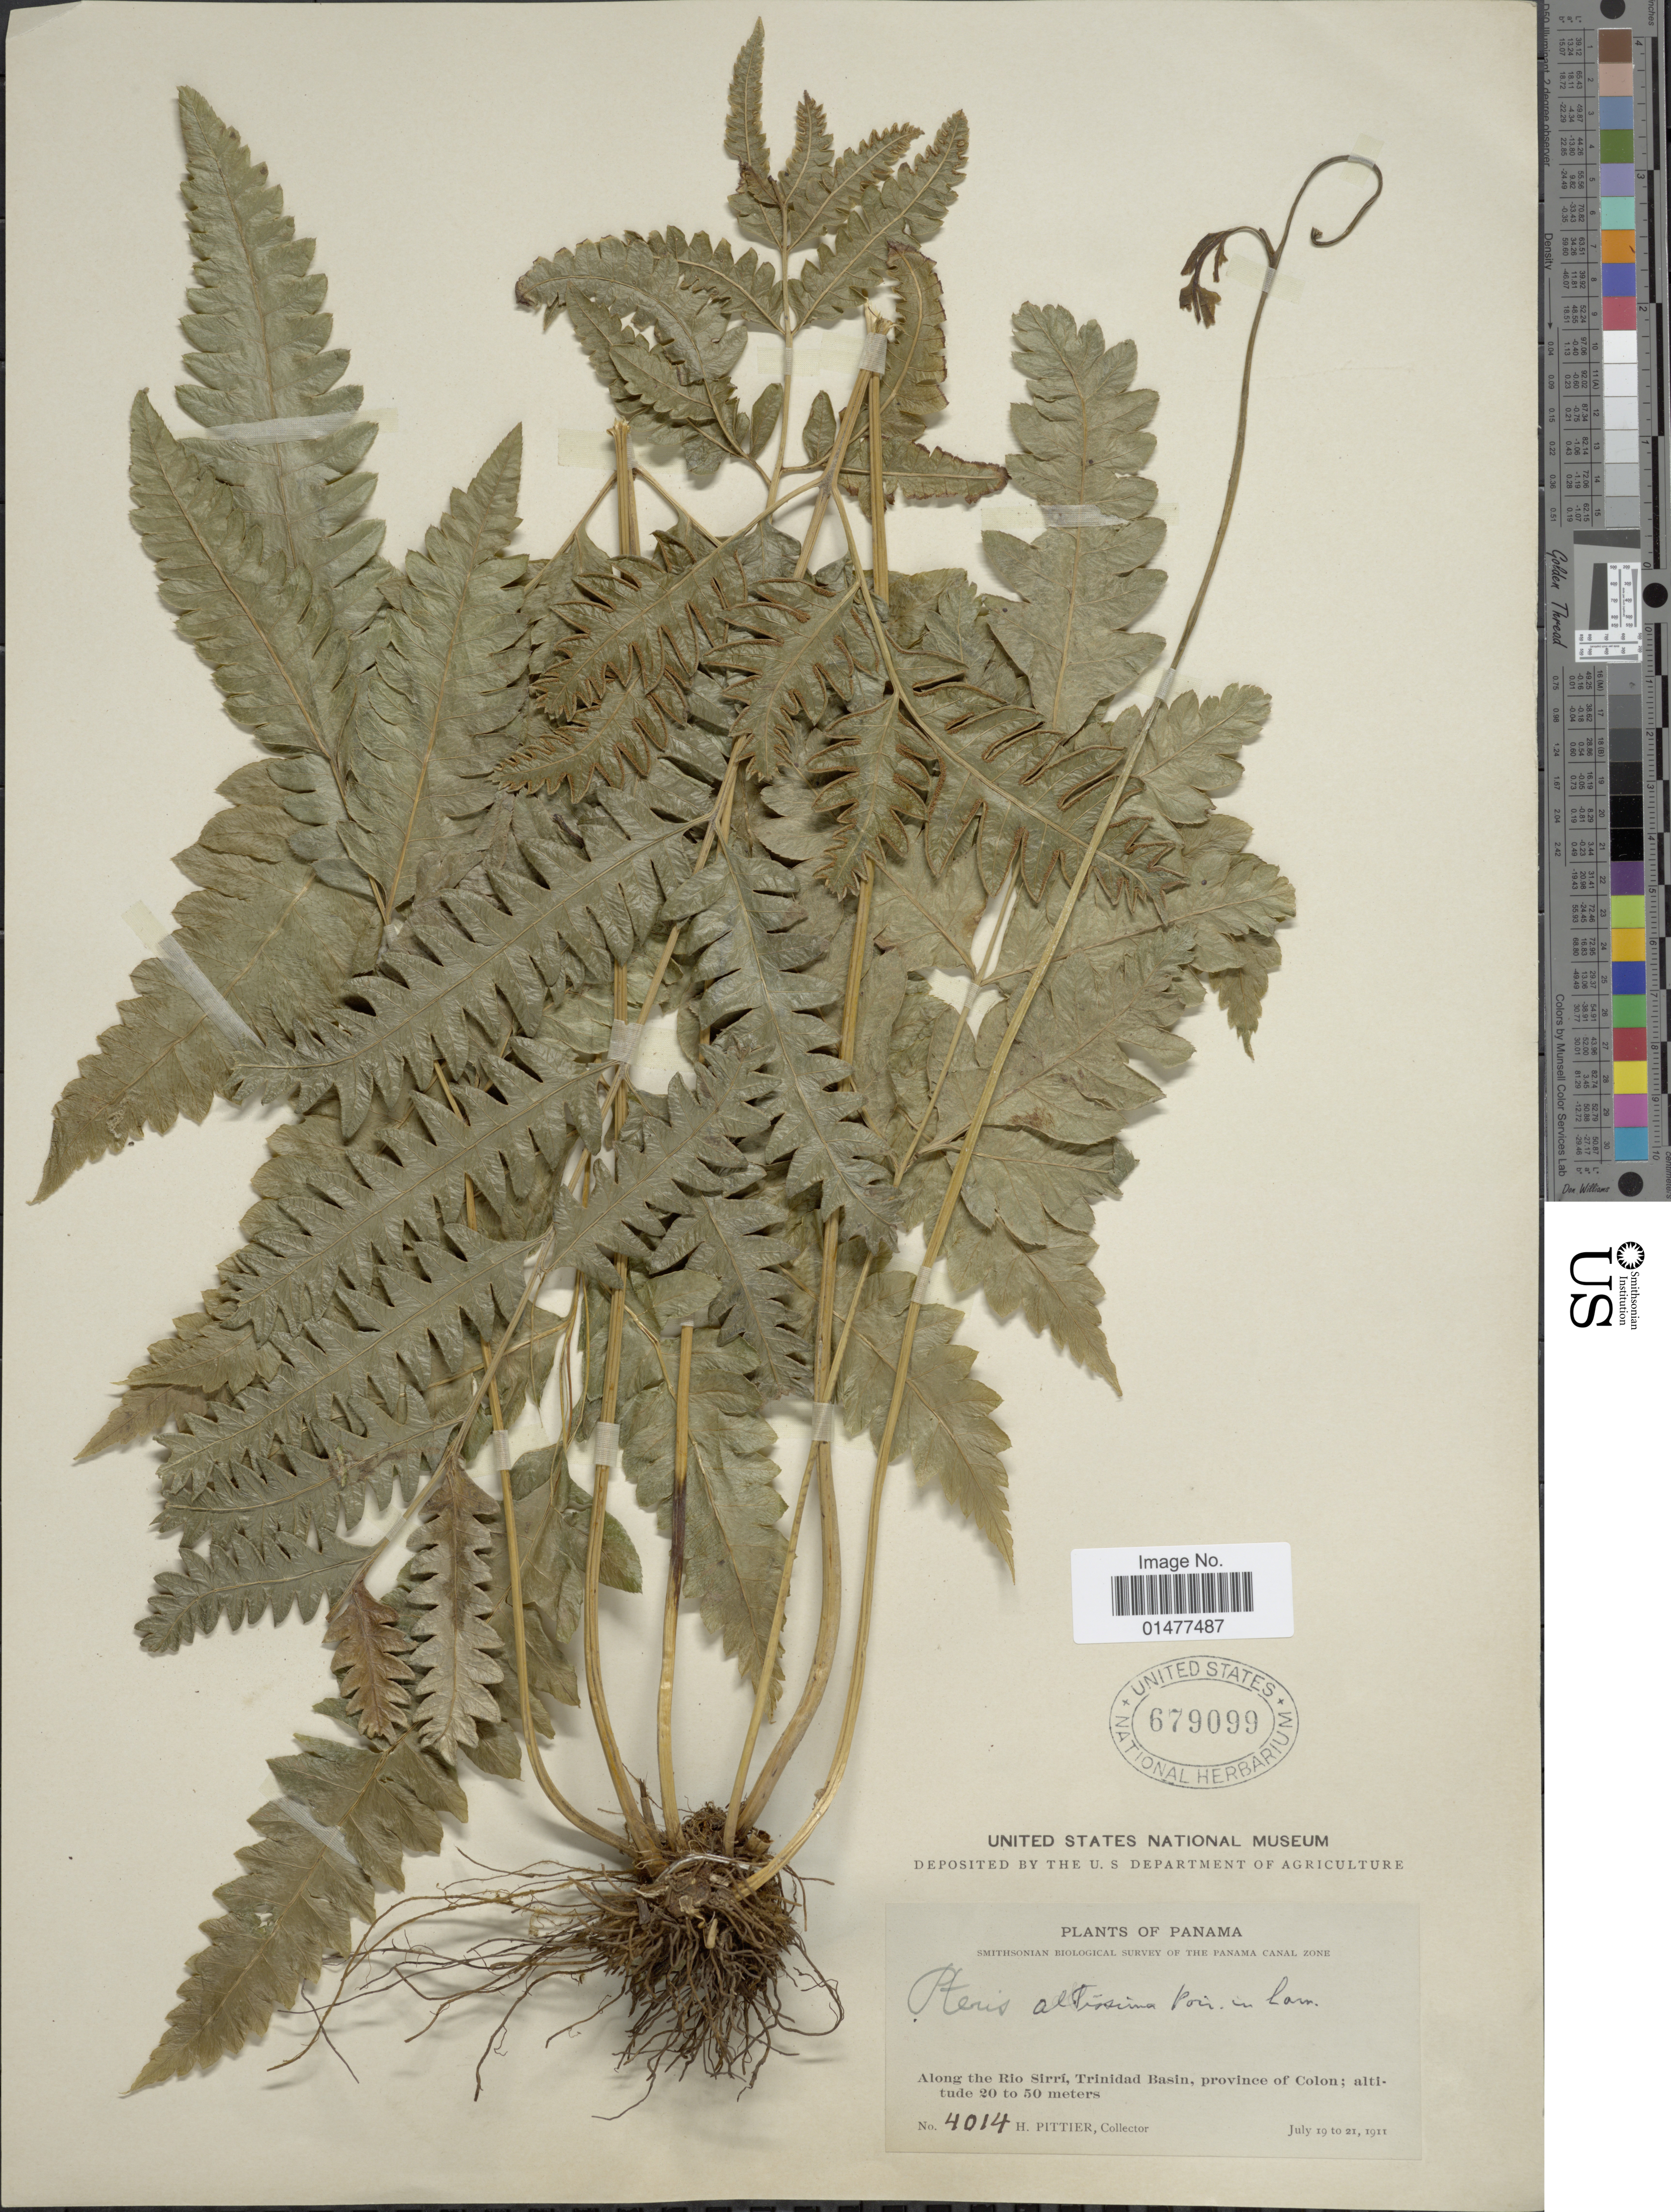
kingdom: Plantae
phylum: Tracheophyta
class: Polypodiopsida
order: Polypodiales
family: Pteridaceae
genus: Pteris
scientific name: Pteris altissima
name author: Poir.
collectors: H. F. Pittier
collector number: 4014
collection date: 1911-07-19/1911-07-21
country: Panama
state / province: Colón / Panamá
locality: Along the Rio Sirrí, Trinidad Basin. Panama Canal Zone.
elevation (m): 20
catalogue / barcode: US 679099